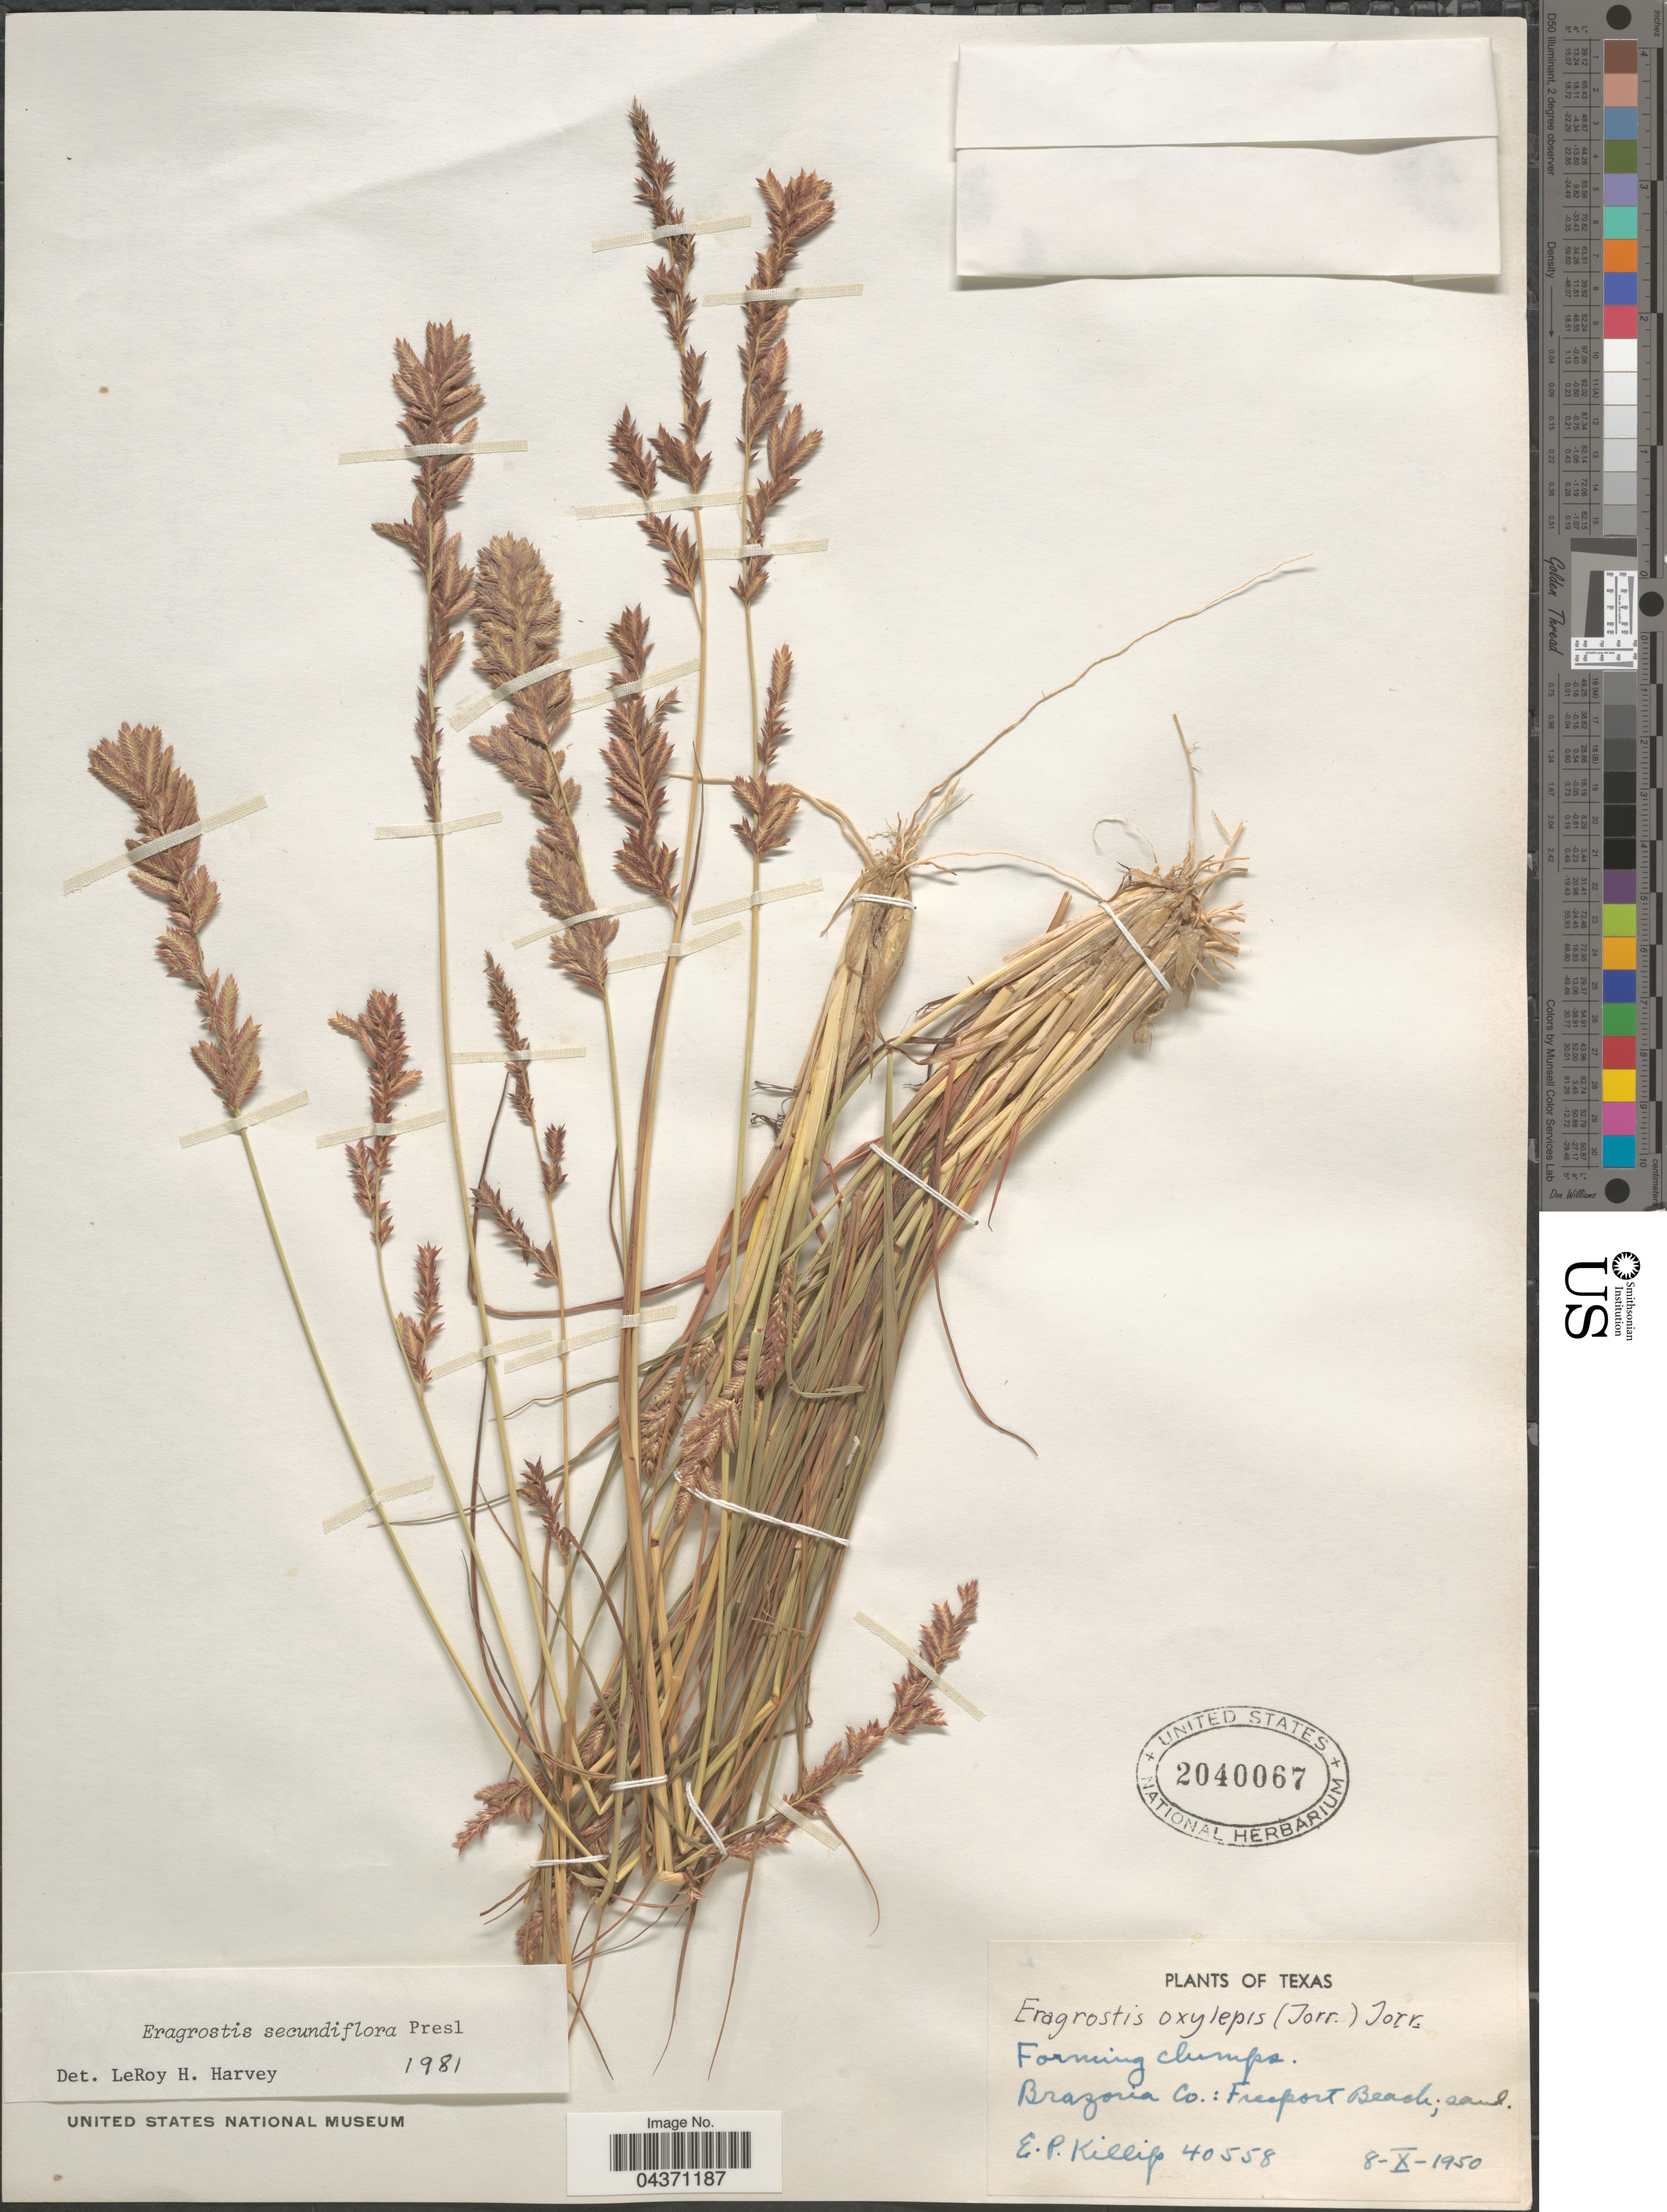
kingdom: Plantae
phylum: Tracheophyta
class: Liliopsida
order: Poales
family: Poaceae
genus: Eragrostis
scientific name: Eragrostis secundiflora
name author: J. Presl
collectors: E. P. Killip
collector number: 40558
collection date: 1950-10-08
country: United States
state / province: Texas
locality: Brazoria Co.: Freeport Beach.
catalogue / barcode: US 2040067